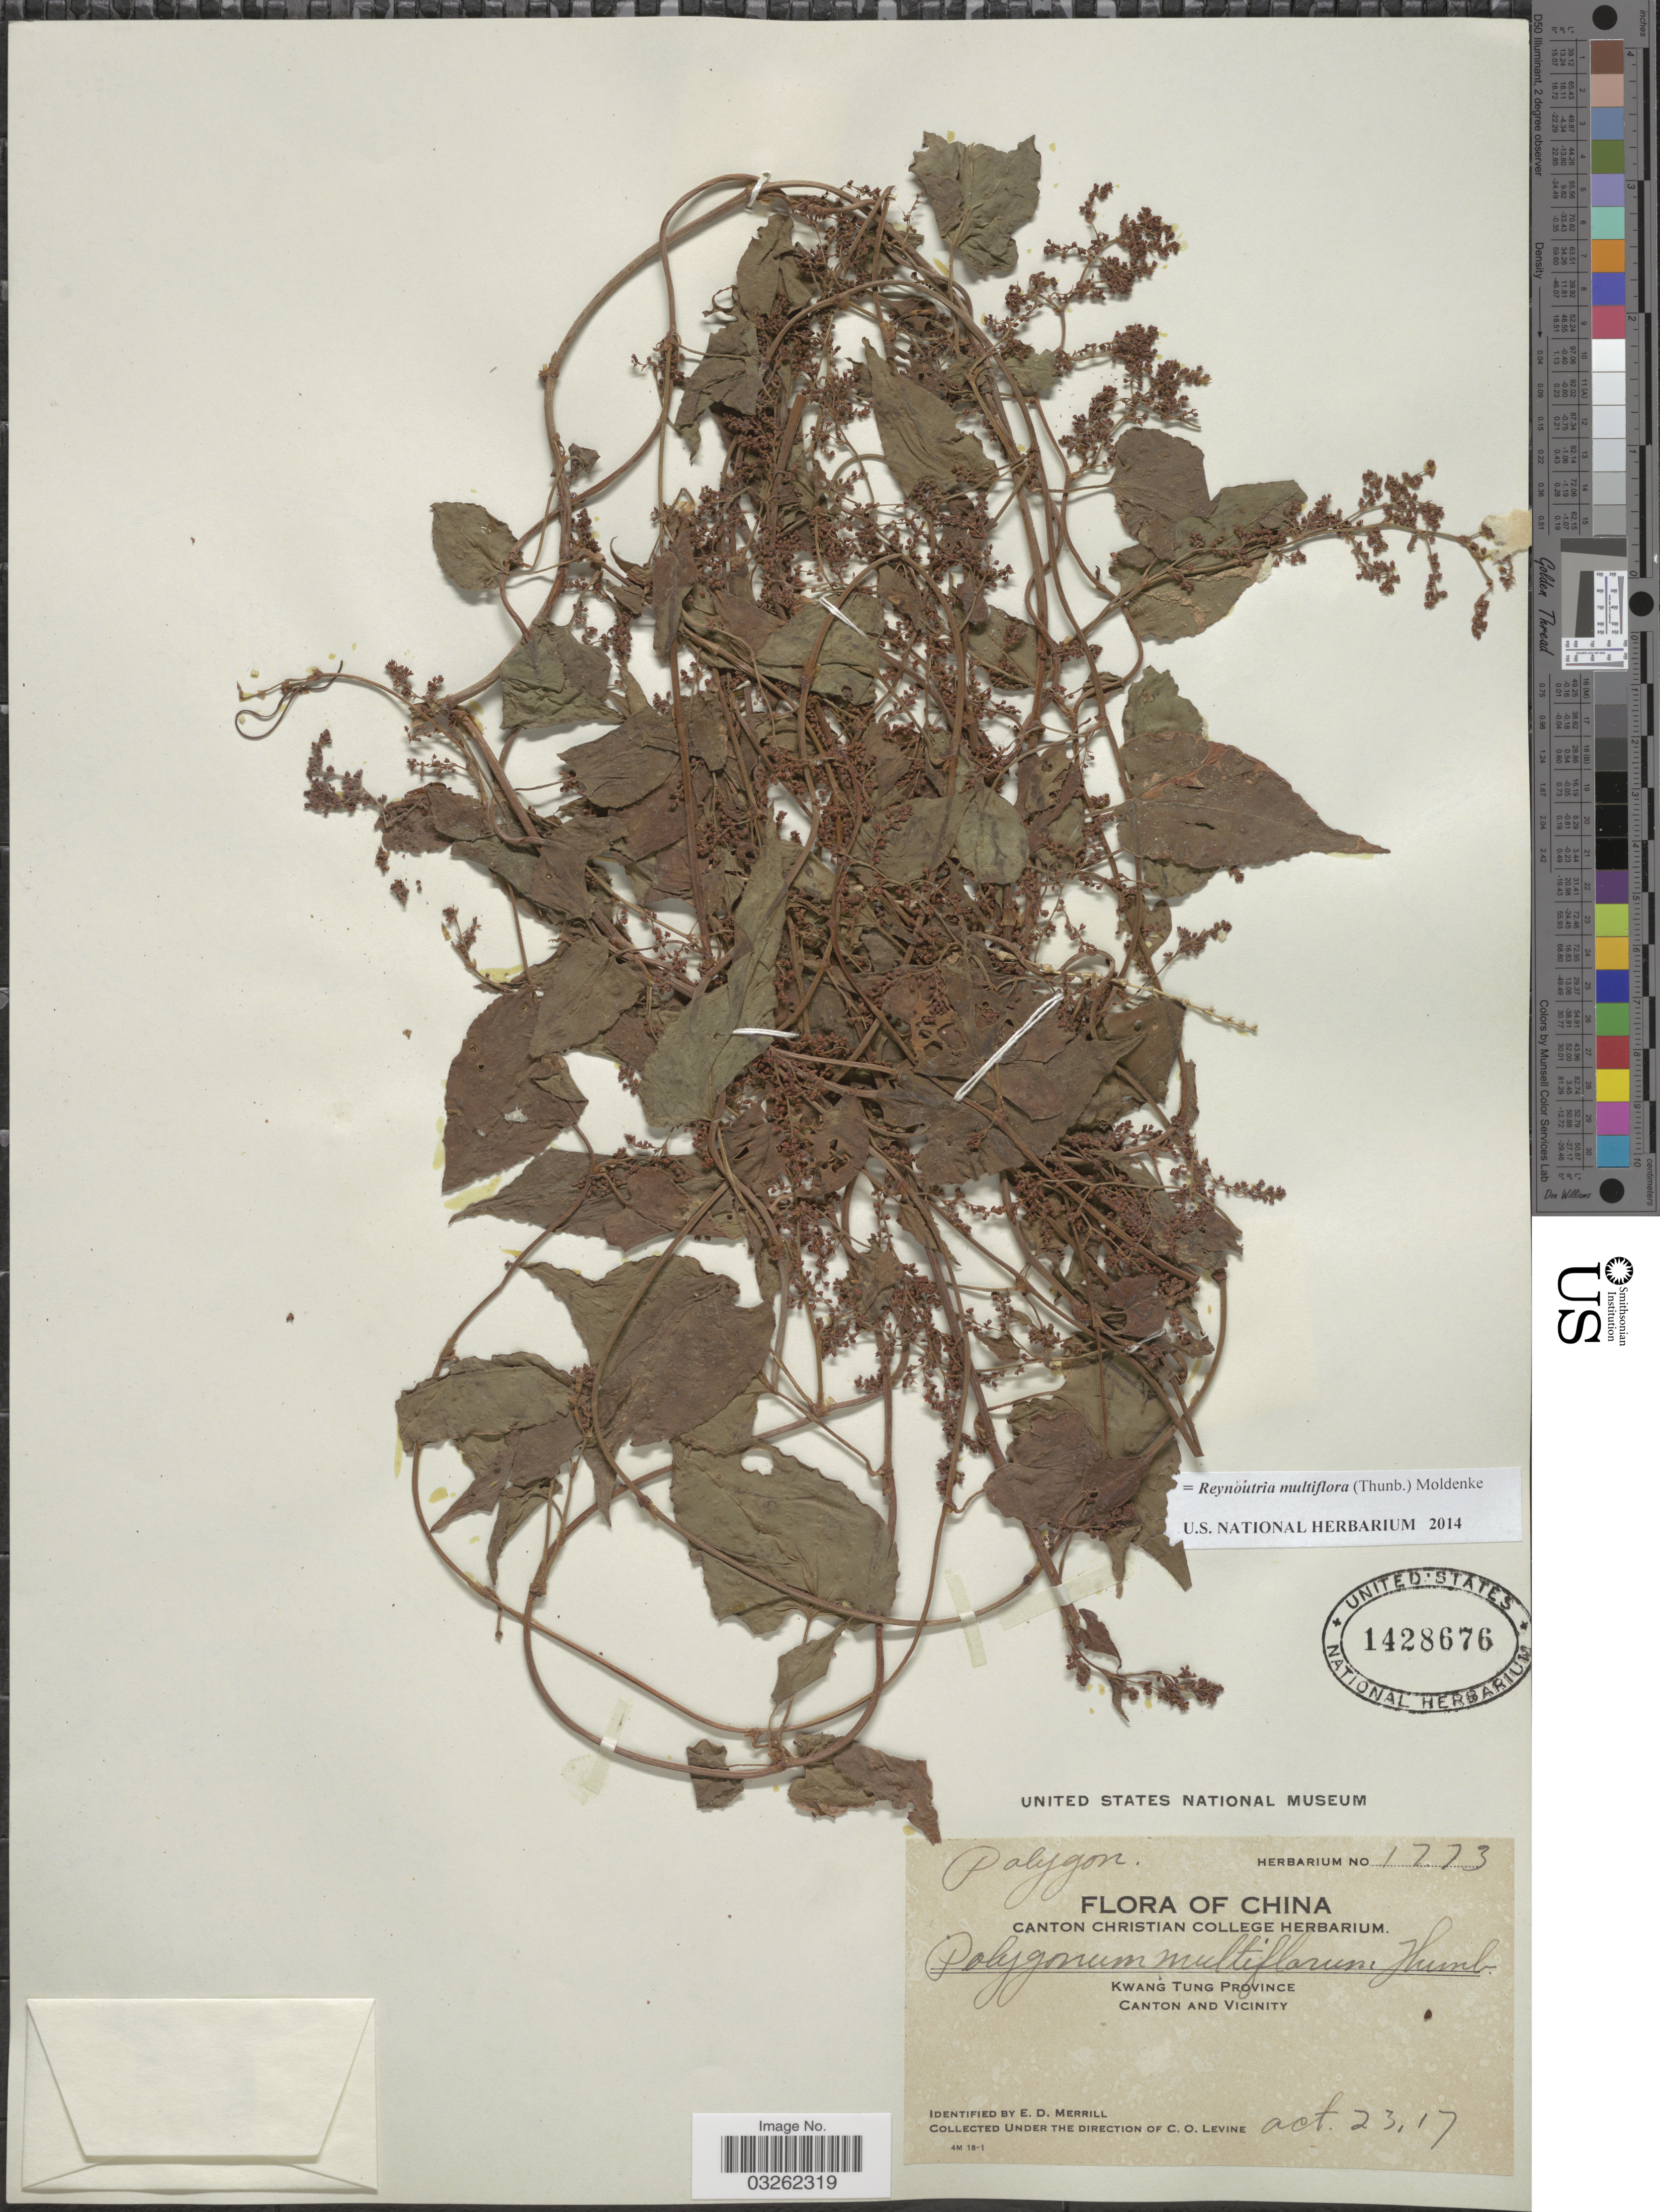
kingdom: Plantae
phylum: Tracheophyta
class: Magnoliopsida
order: Caryophyllales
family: Polygonaceae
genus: Reynoutria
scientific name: Reynoutria multiflora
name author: (Thunb.) Moldenke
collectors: C. O. Levine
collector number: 1773*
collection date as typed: Transcribed d/m/y: 23/10/17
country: China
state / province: Guangdong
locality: Kwang Tung Province, Canton and Vicinity.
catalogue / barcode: US 1428676